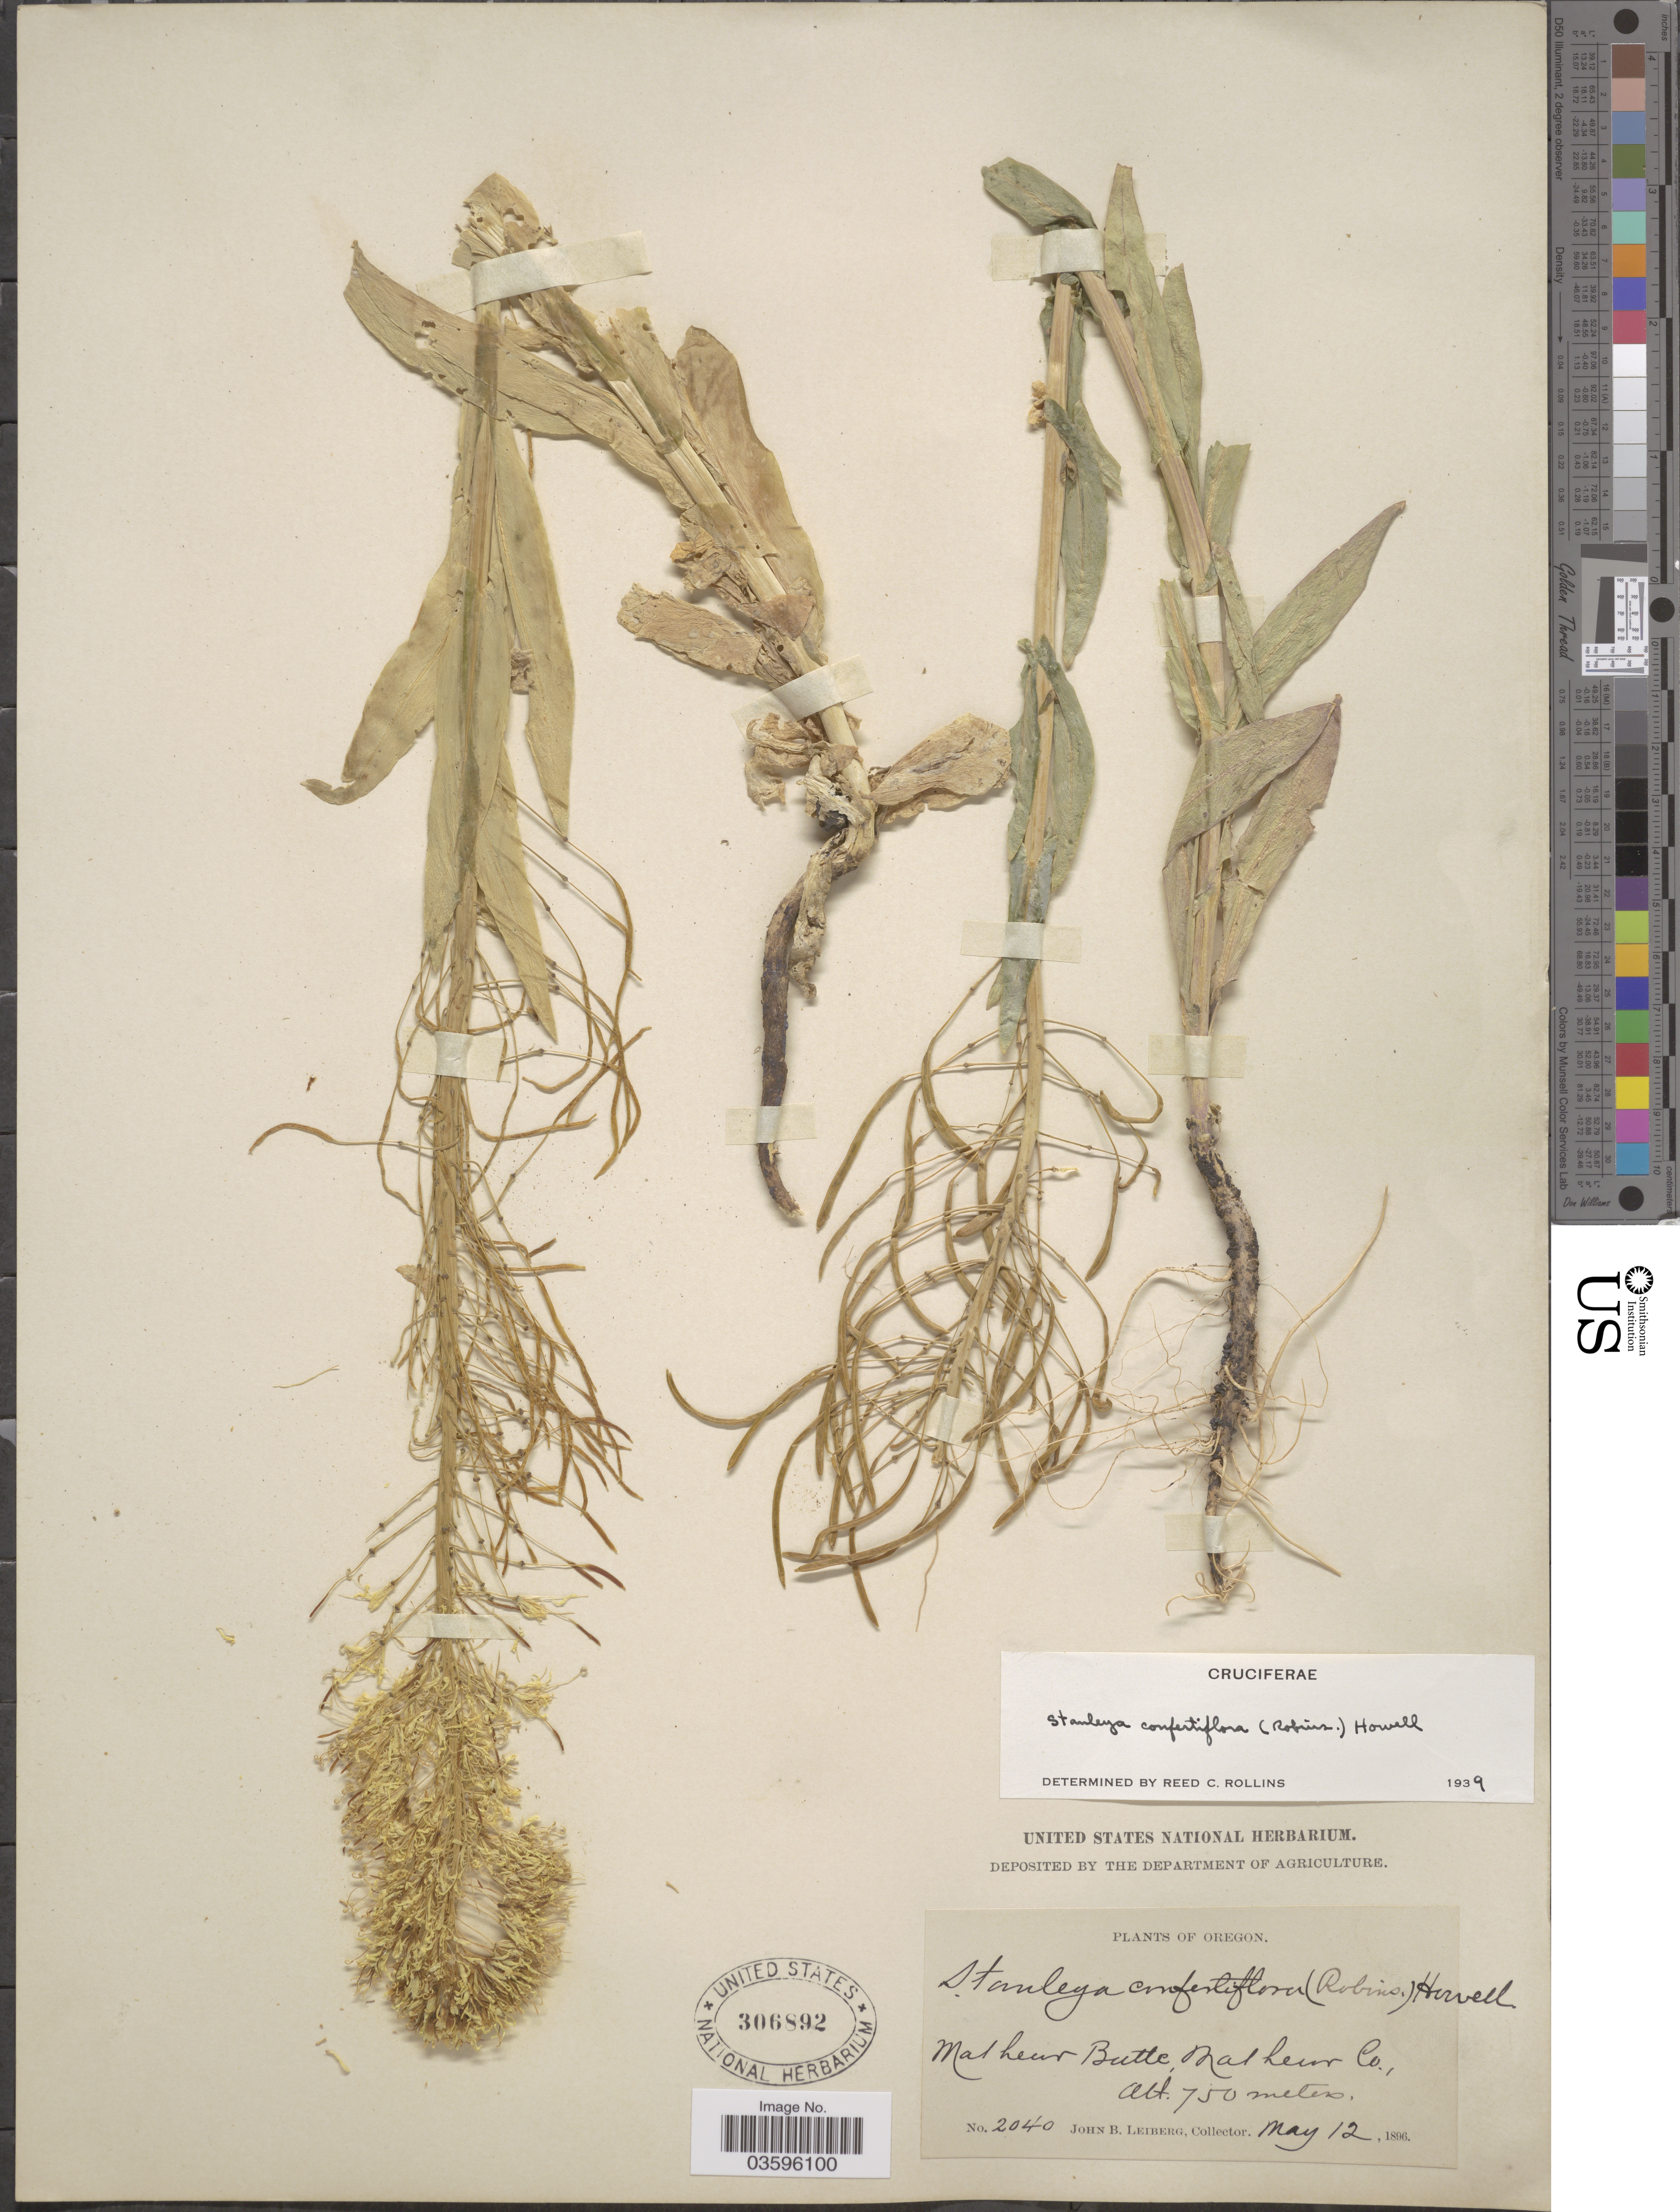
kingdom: Plantae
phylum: Tracheophyta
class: Magnoliopsida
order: Brassicales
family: Brassicaceae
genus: Stanleya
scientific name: Stanleya confertiflora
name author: (B.L. Rob.) Howell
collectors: J. B. Leiberg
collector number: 2040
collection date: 1896-05-12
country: United States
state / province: Oregon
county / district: Malheur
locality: Malheur Butte, Malheur Co.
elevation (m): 750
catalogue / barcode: US 306892